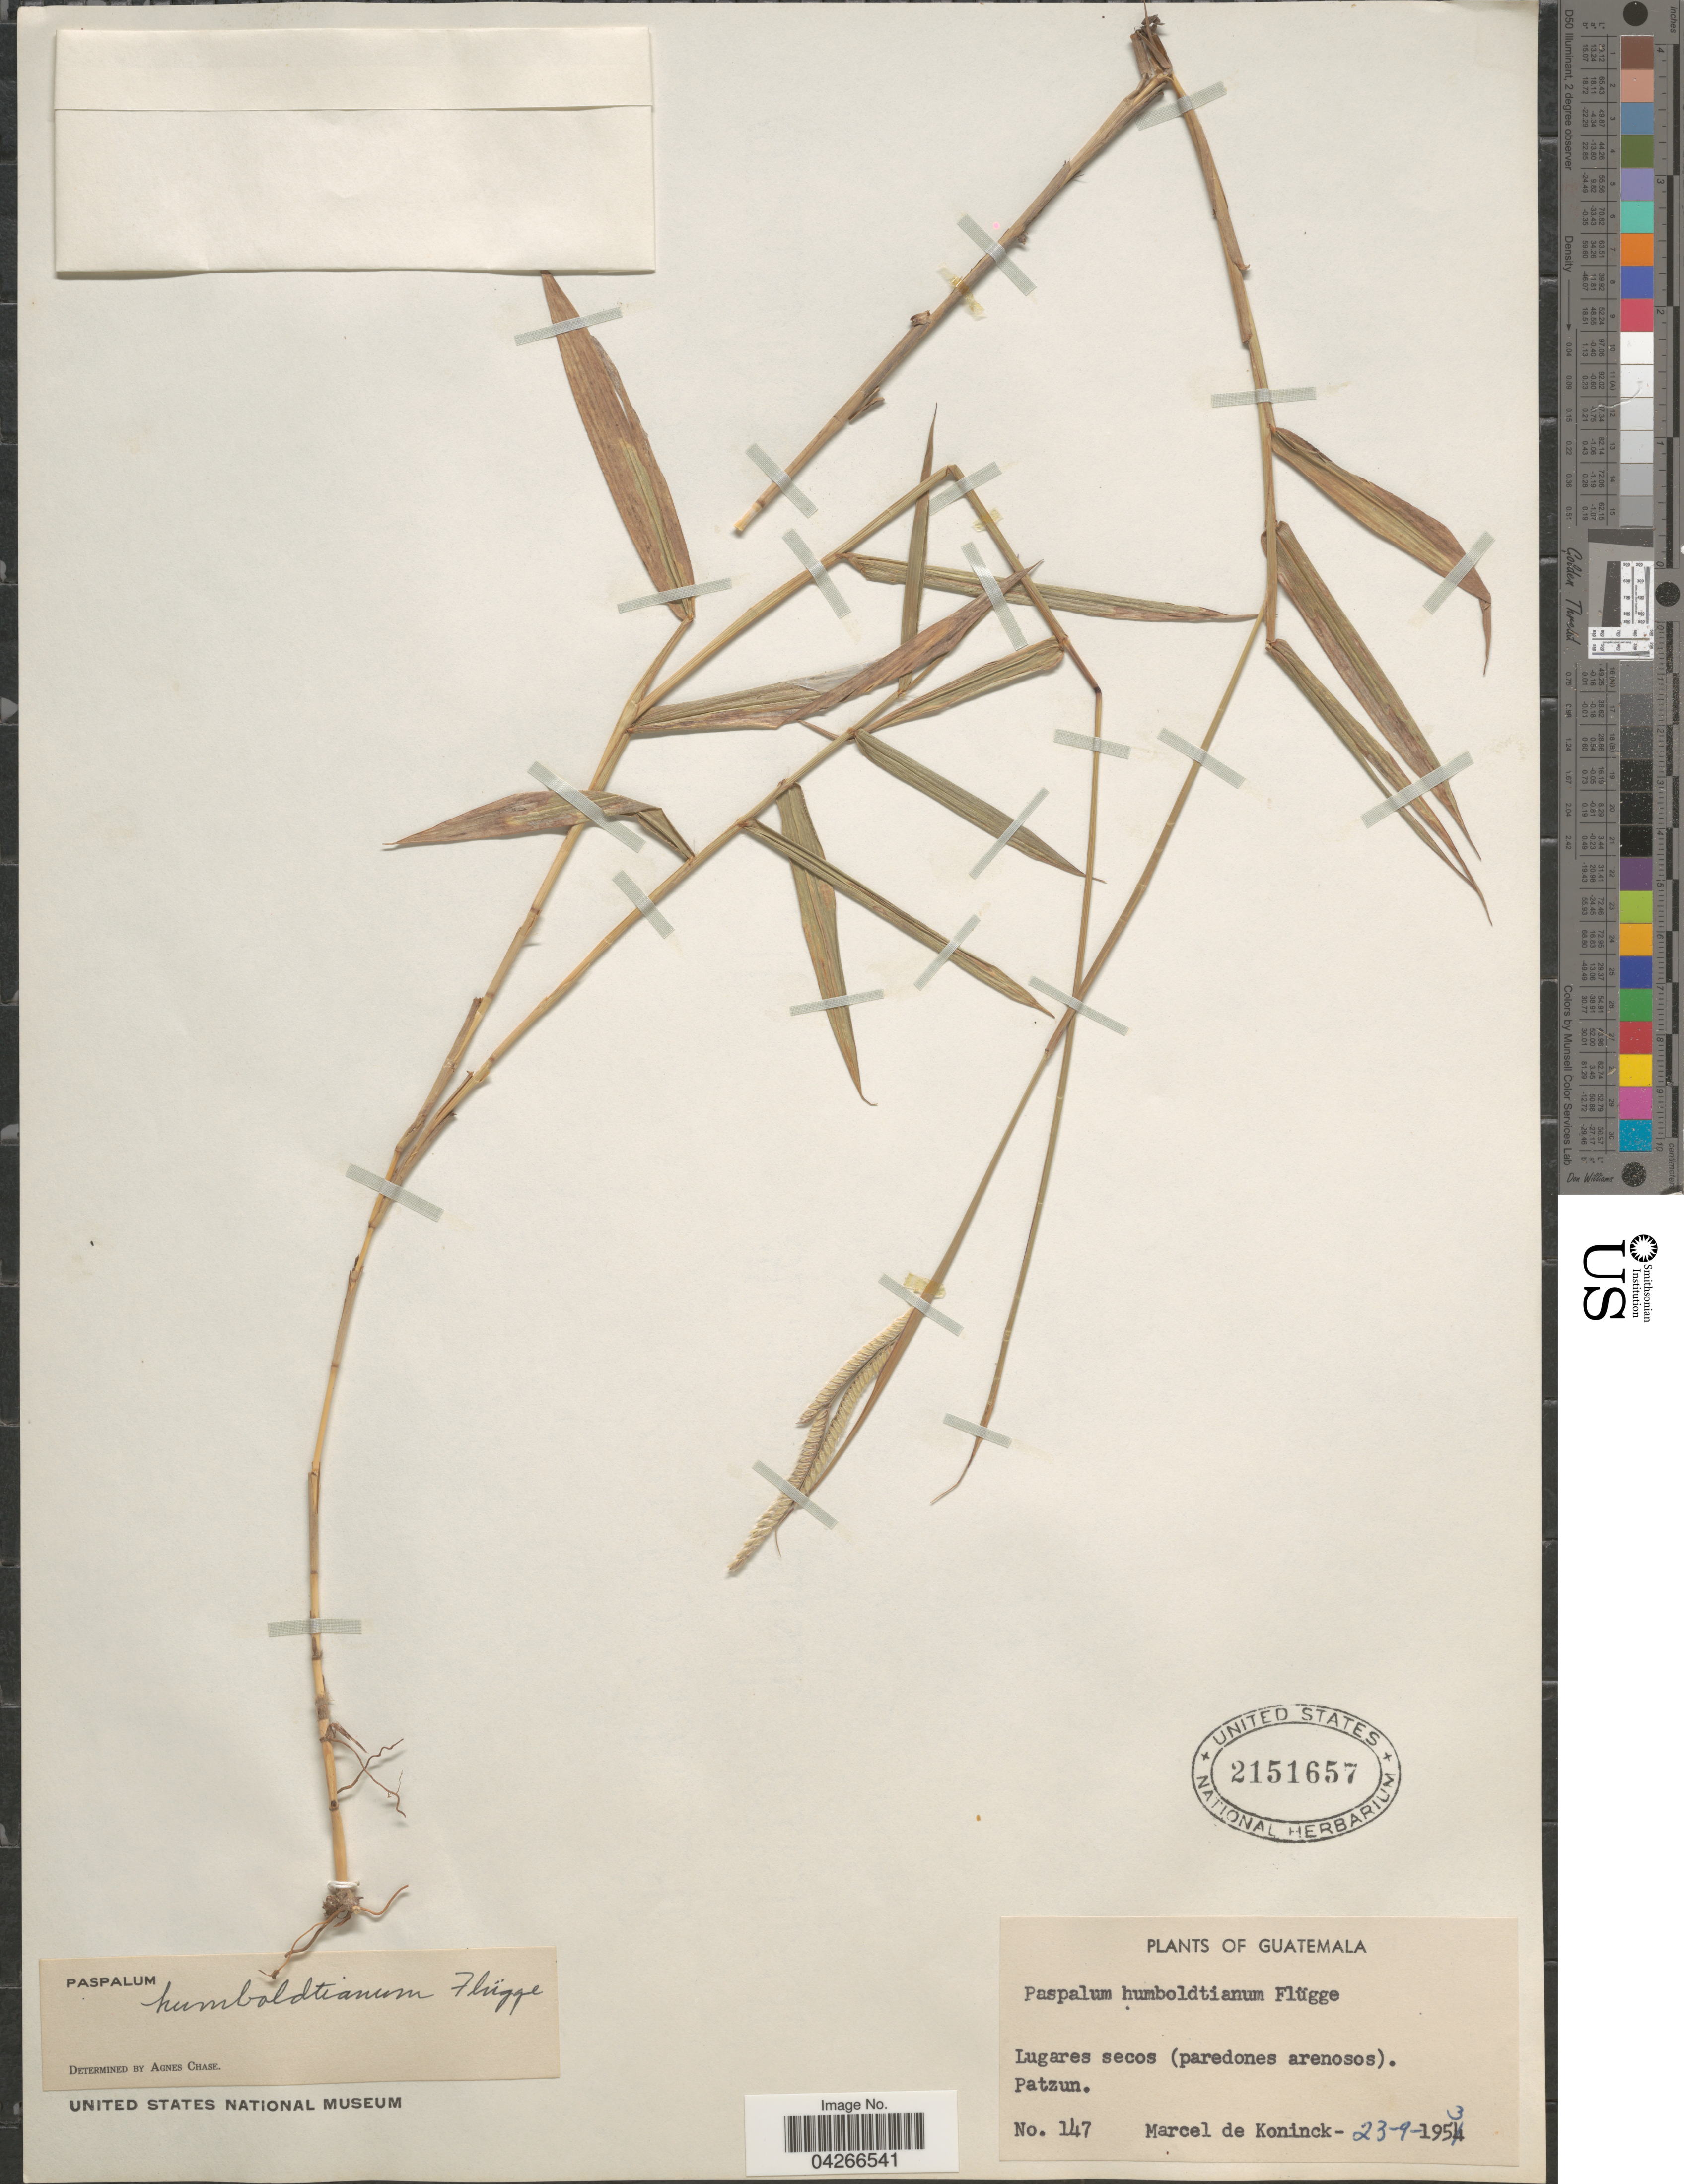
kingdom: Plantae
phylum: Tracheophyta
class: Liliopsida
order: Poales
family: Poaceae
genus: Paspalum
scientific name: Paspalum humboldtianum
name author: Flüggé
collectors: M. Koninck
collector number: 147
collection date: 1953-09-23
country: Guatemala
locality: Patzun.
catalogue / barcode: US 2151657